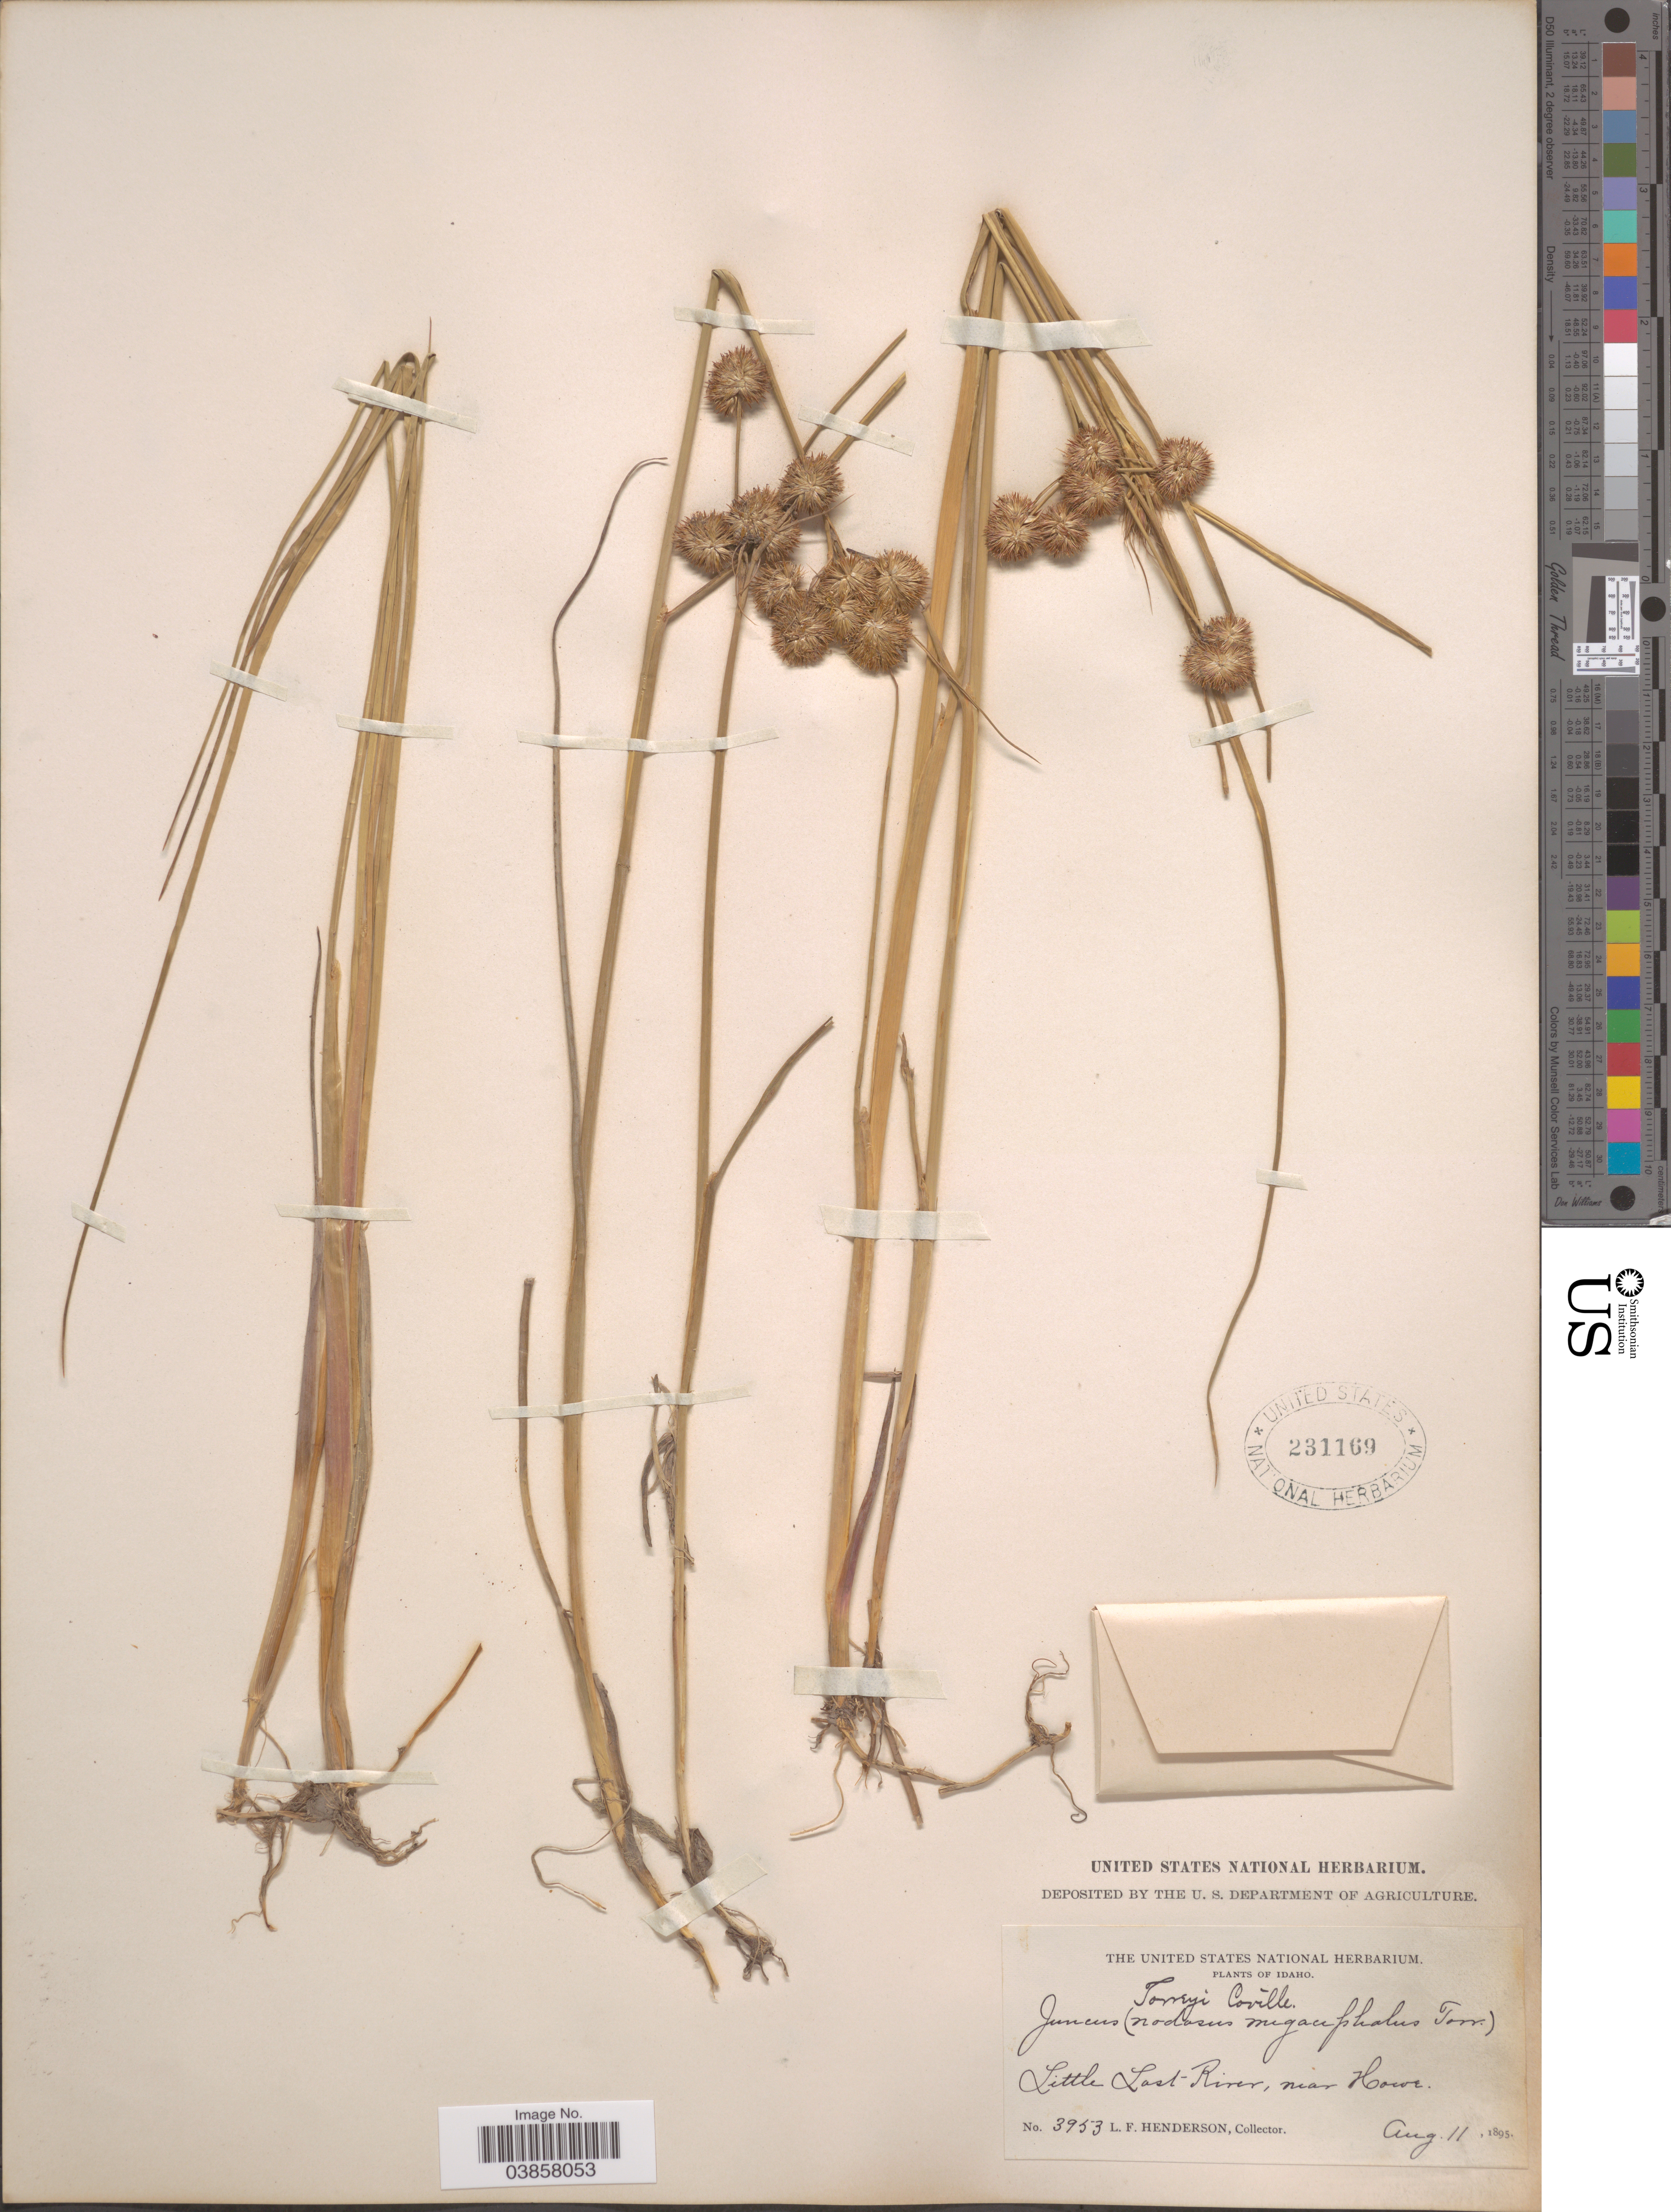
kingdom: Plantae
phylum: Tracheophyta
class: Liliopsida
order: Poales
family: Juncaceae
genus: Juncus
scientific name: Juncus torreyi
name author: Coville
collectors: L. Henderson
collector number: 3953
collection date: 1895-08-11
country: United States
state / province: Idaho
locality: Little Lost River, near Howe.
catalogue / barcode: US 231169